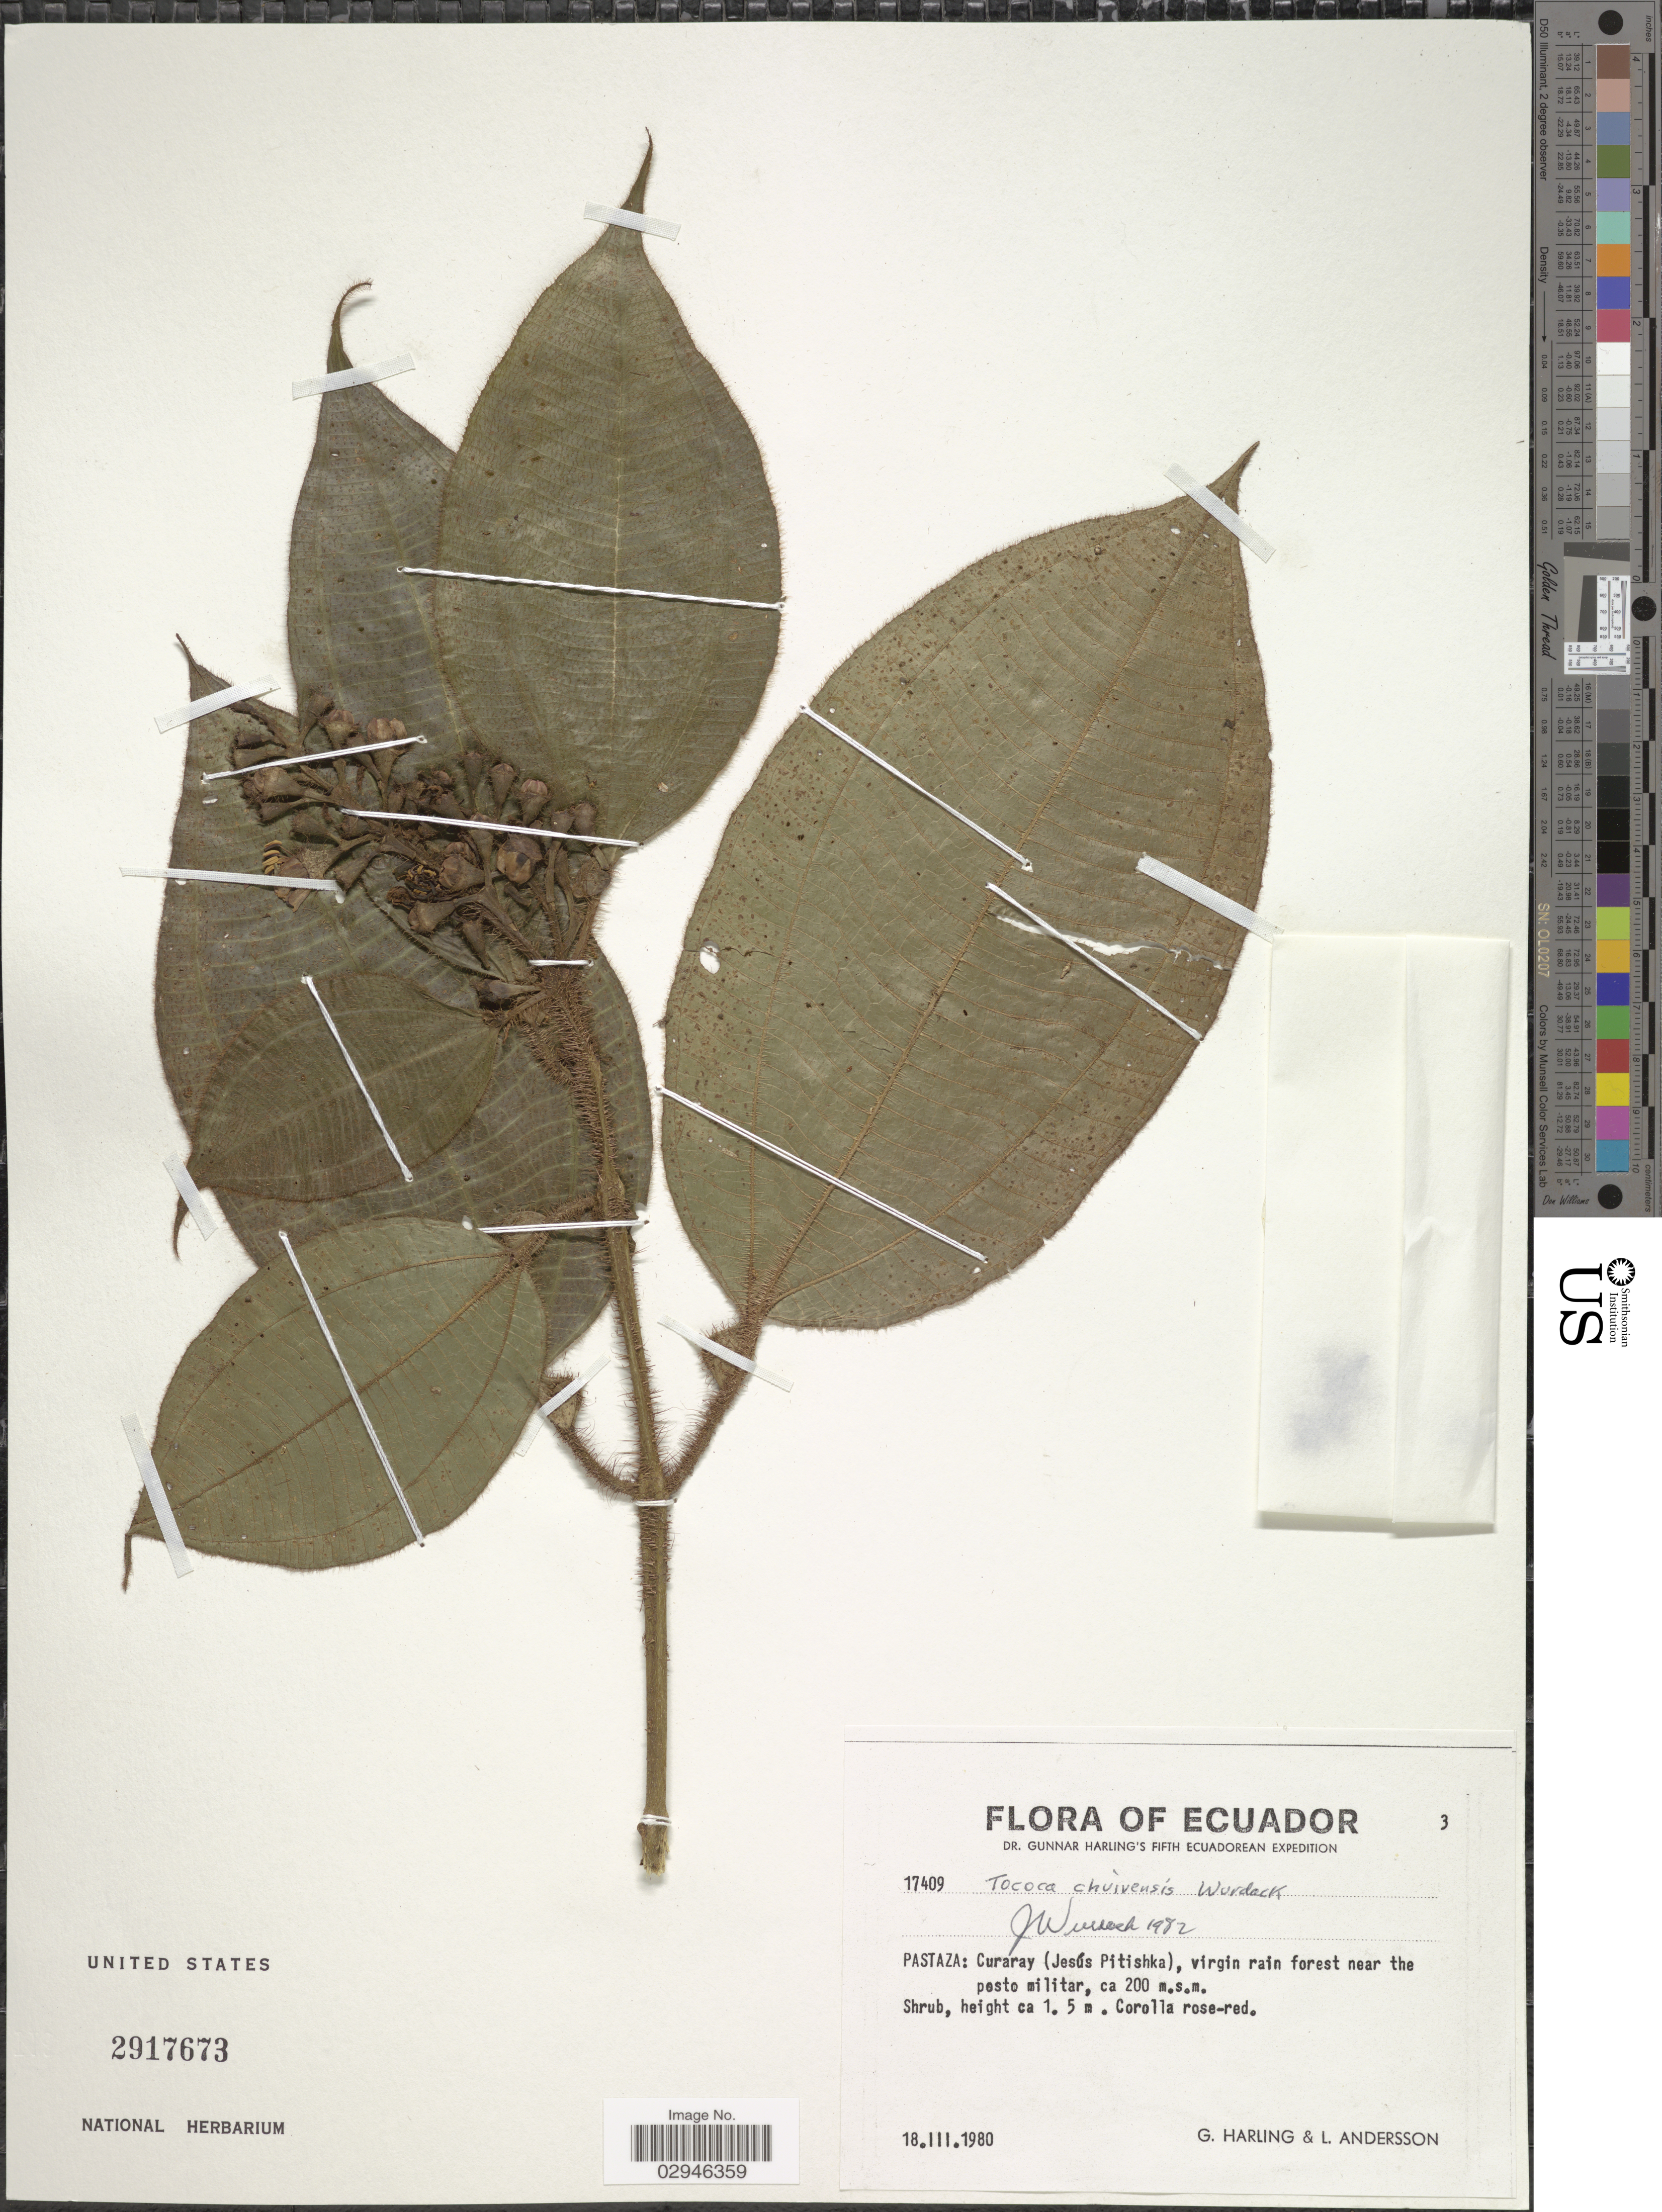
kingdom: Plantae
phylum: Tracheophyta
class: Magnoliopsida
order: Myrtales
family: Melastomataceae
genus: Tococa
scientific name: Tococa chuivensis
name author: Wurdack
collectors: G. Harling & L. Andersson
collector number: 17409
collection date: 1980-03-18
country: Ecuador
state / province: Pastaza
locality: Curaray (Jesús Pitishka), virgin rain forest near the posto militar.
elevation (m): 200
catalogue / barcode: US 2917673